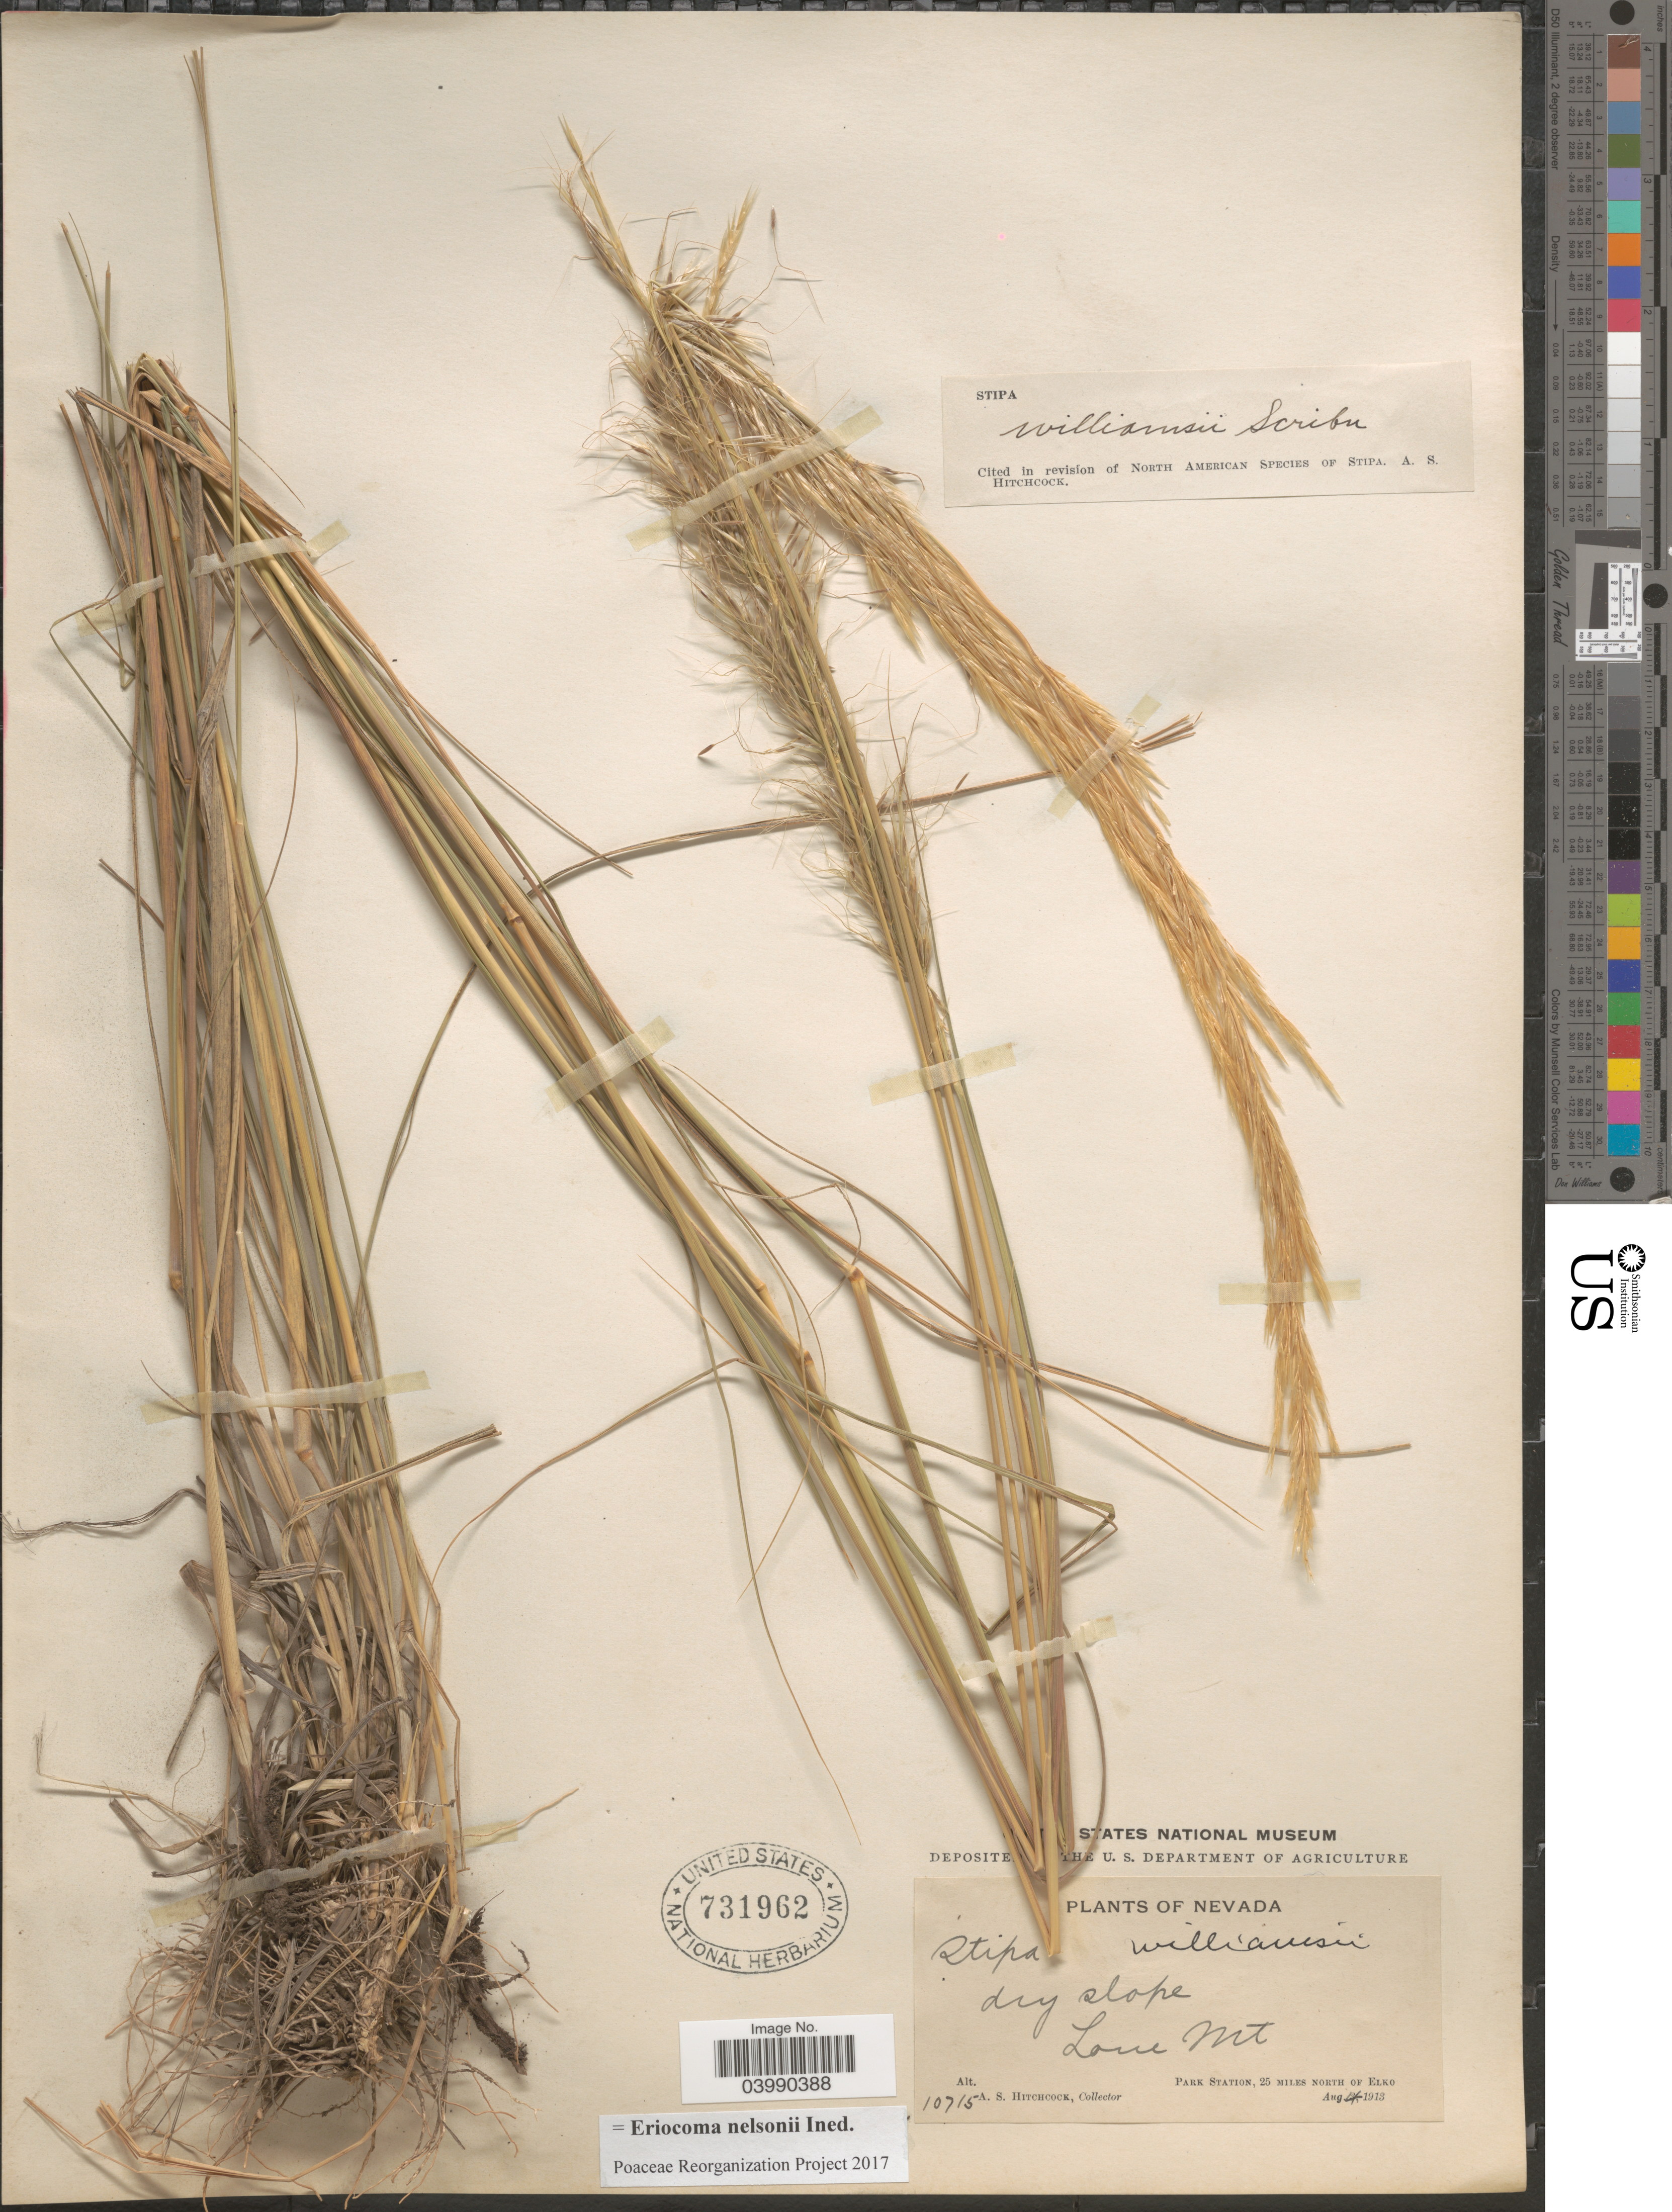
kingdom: Plantae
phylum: Tracheophyta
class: Liliopsida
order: Poales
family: Poaceae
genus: Eriocoma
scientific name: Eriocoma nelsonii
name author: (Scribn.) Romasch.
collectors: A. S. Hitchcock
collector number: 10715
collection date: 1913-08-04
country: United States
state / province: Nevada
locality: Dry slope. Lone Mt. Park Station, 25 Miles North of Elko.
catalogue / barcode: US 731962